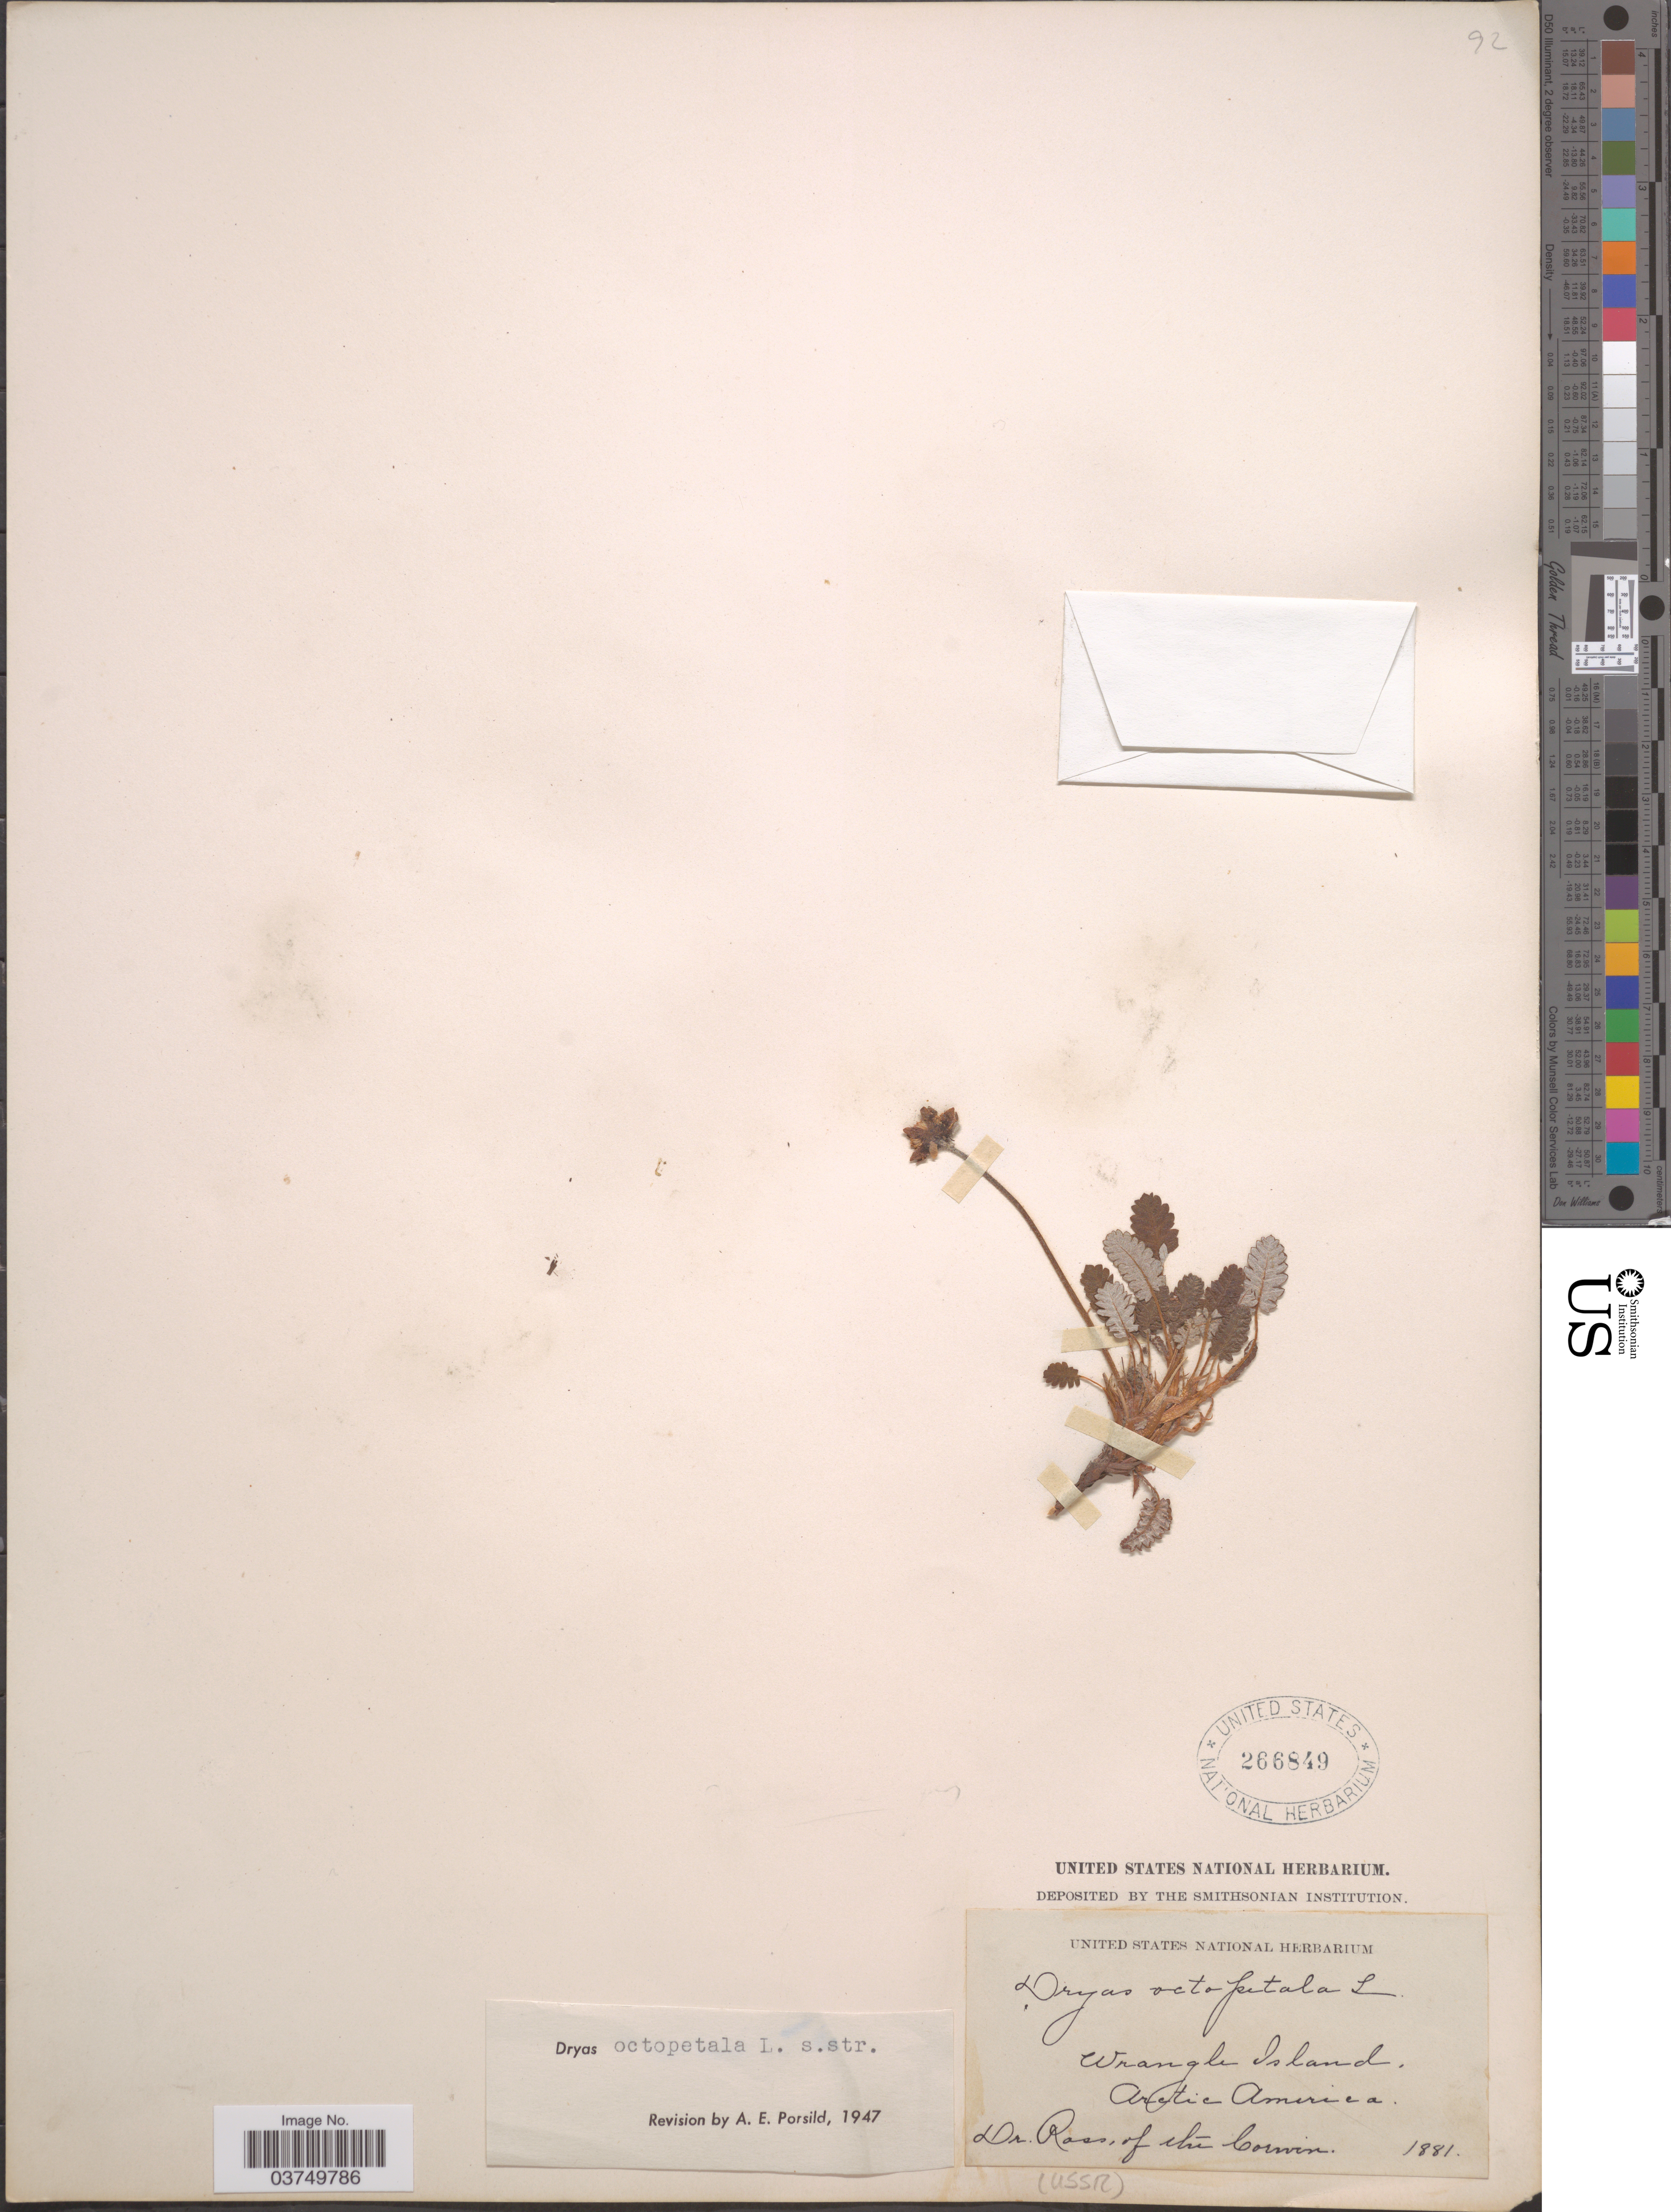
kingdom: Plantae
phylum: Tracheophyta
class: Magnoliopsida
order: Rosales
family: Rosaceae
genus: Dryas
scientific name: Dryas octopetala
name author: L.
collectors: Ross of the Corwin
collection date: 1881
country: Russian Federation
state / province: Chukotka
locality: Wrangle Island, Arctic America.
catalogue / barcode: US 266849